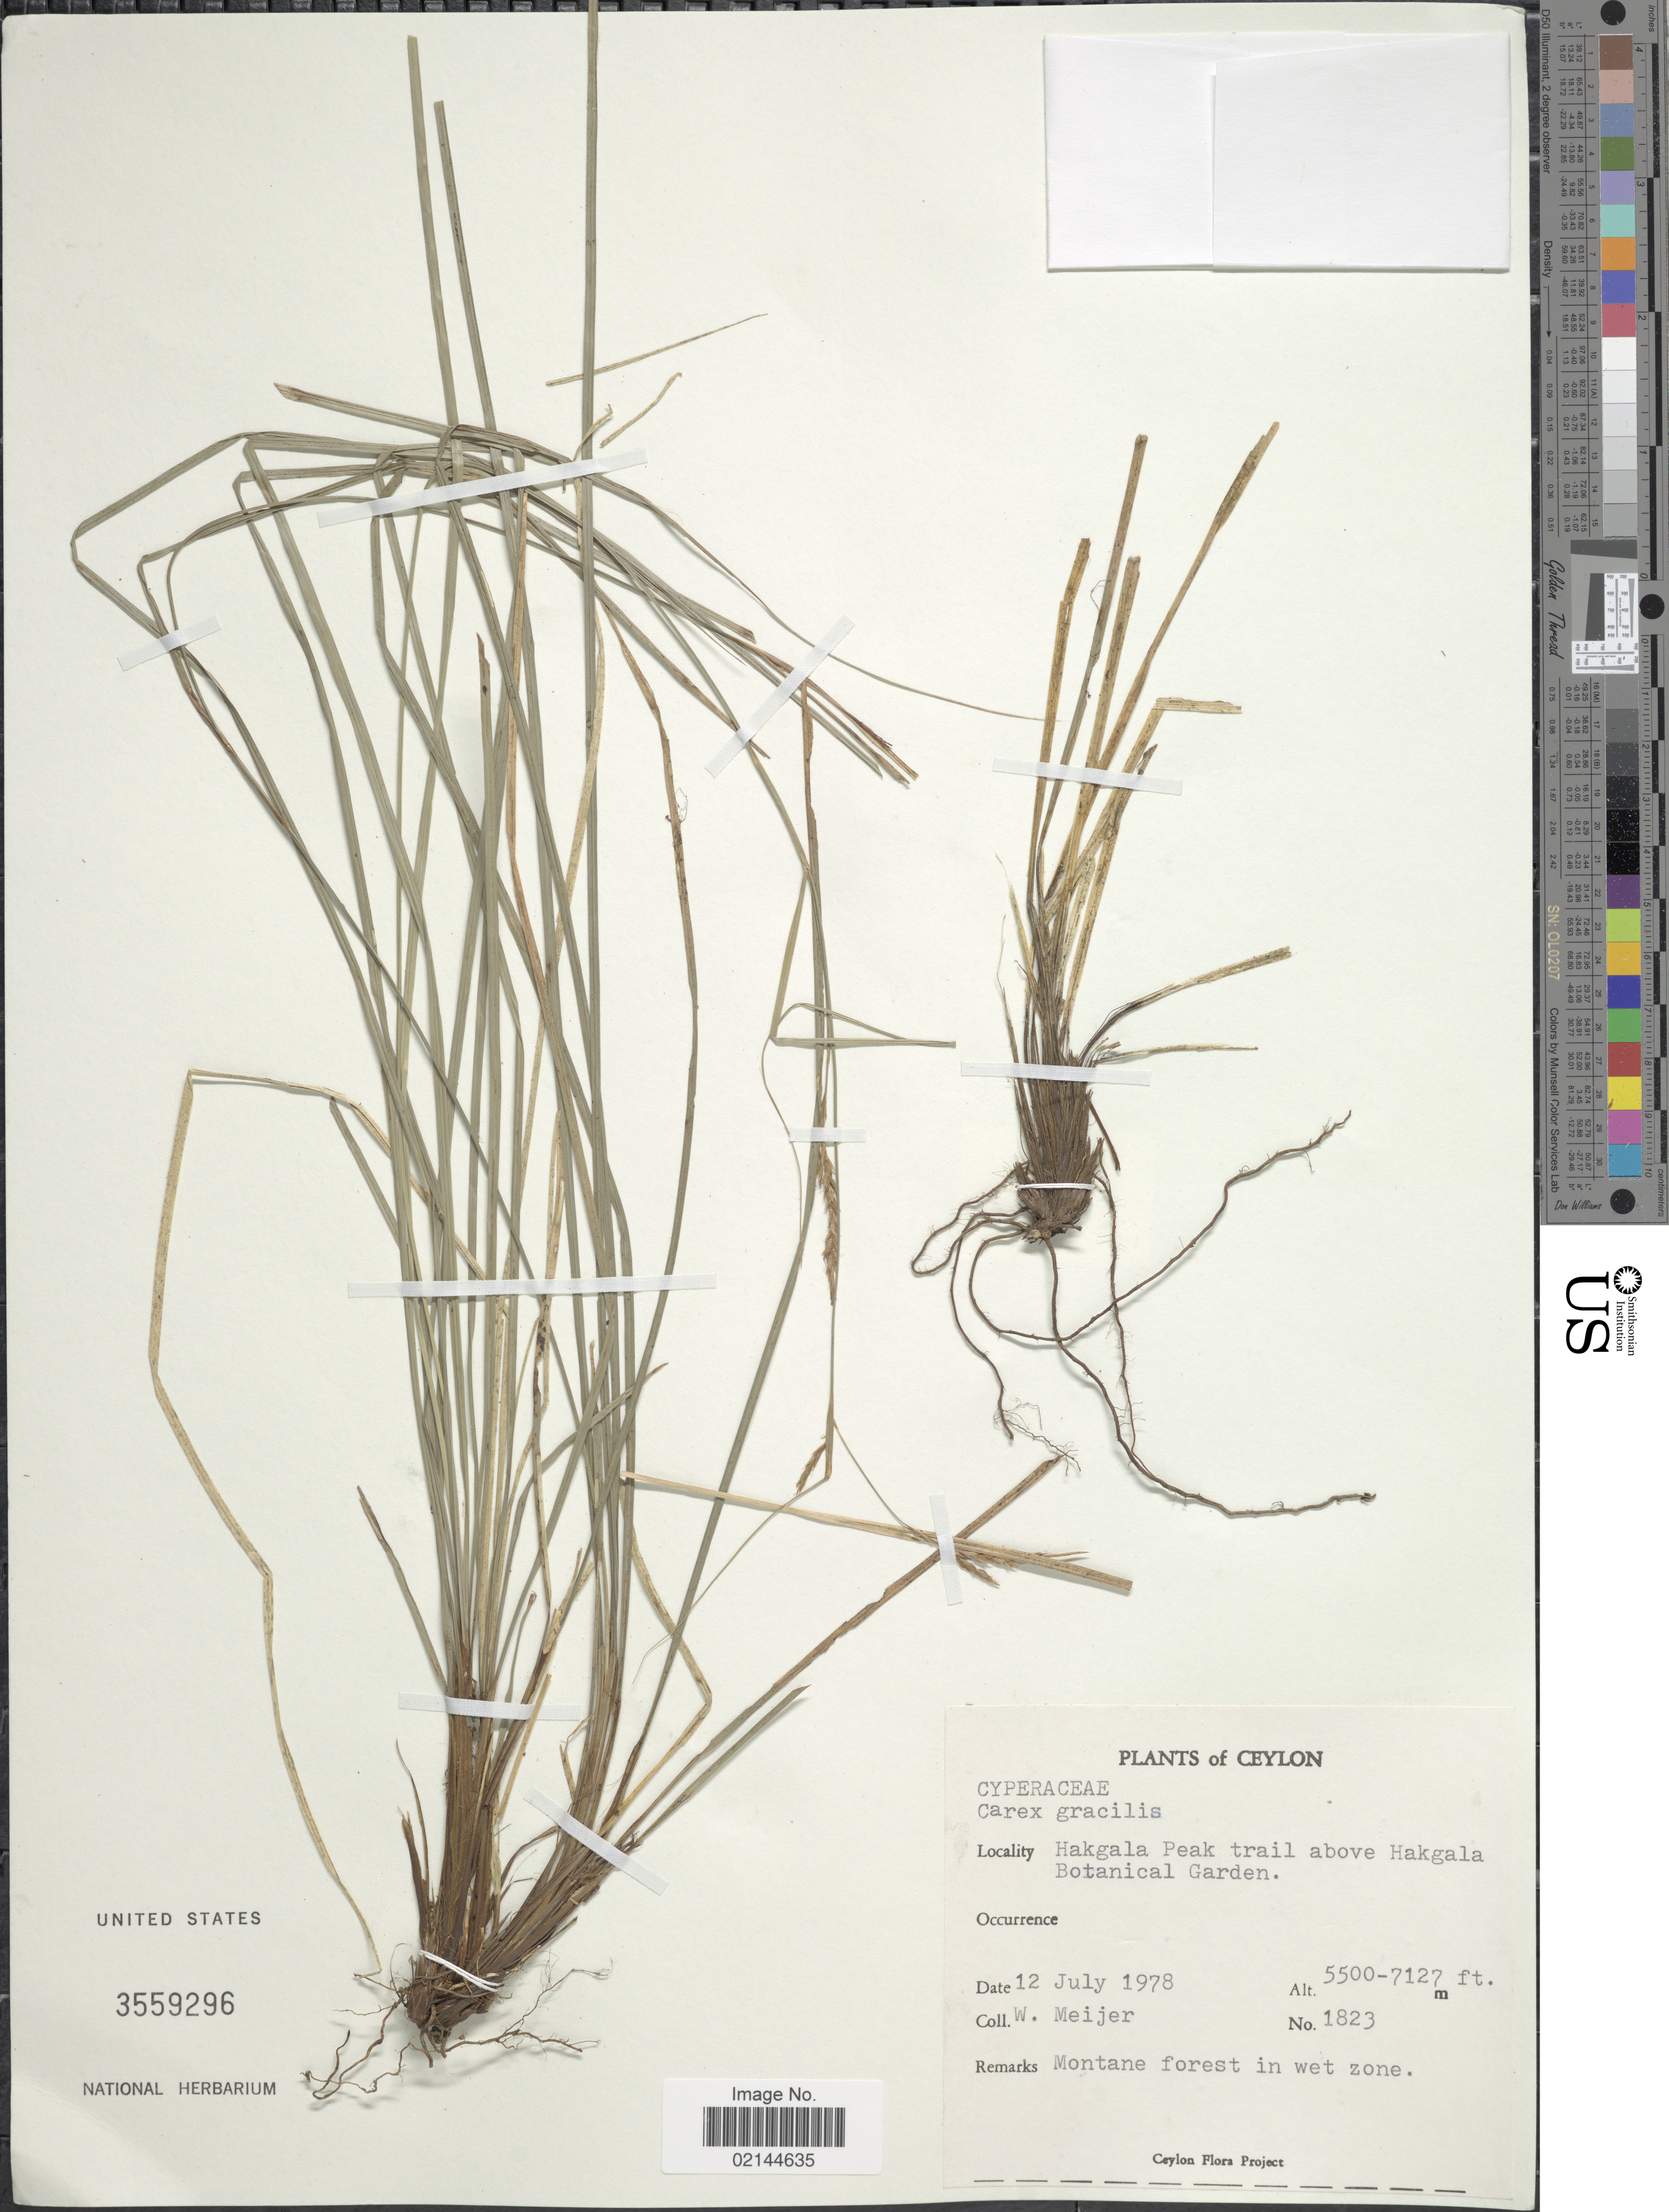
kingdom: Plantae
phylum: Tracheophyta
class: Liliopsida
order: Poales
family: Cyperaceae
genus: Carex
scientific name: Carex acuta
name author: L.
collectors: W. Meijer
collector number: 1823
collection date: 1978-07-12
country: Sri Lanka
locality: Caeylon. Hakgala Peak trail above Hakgala Botanical Garden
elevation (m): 1676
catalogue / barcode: US 3559296